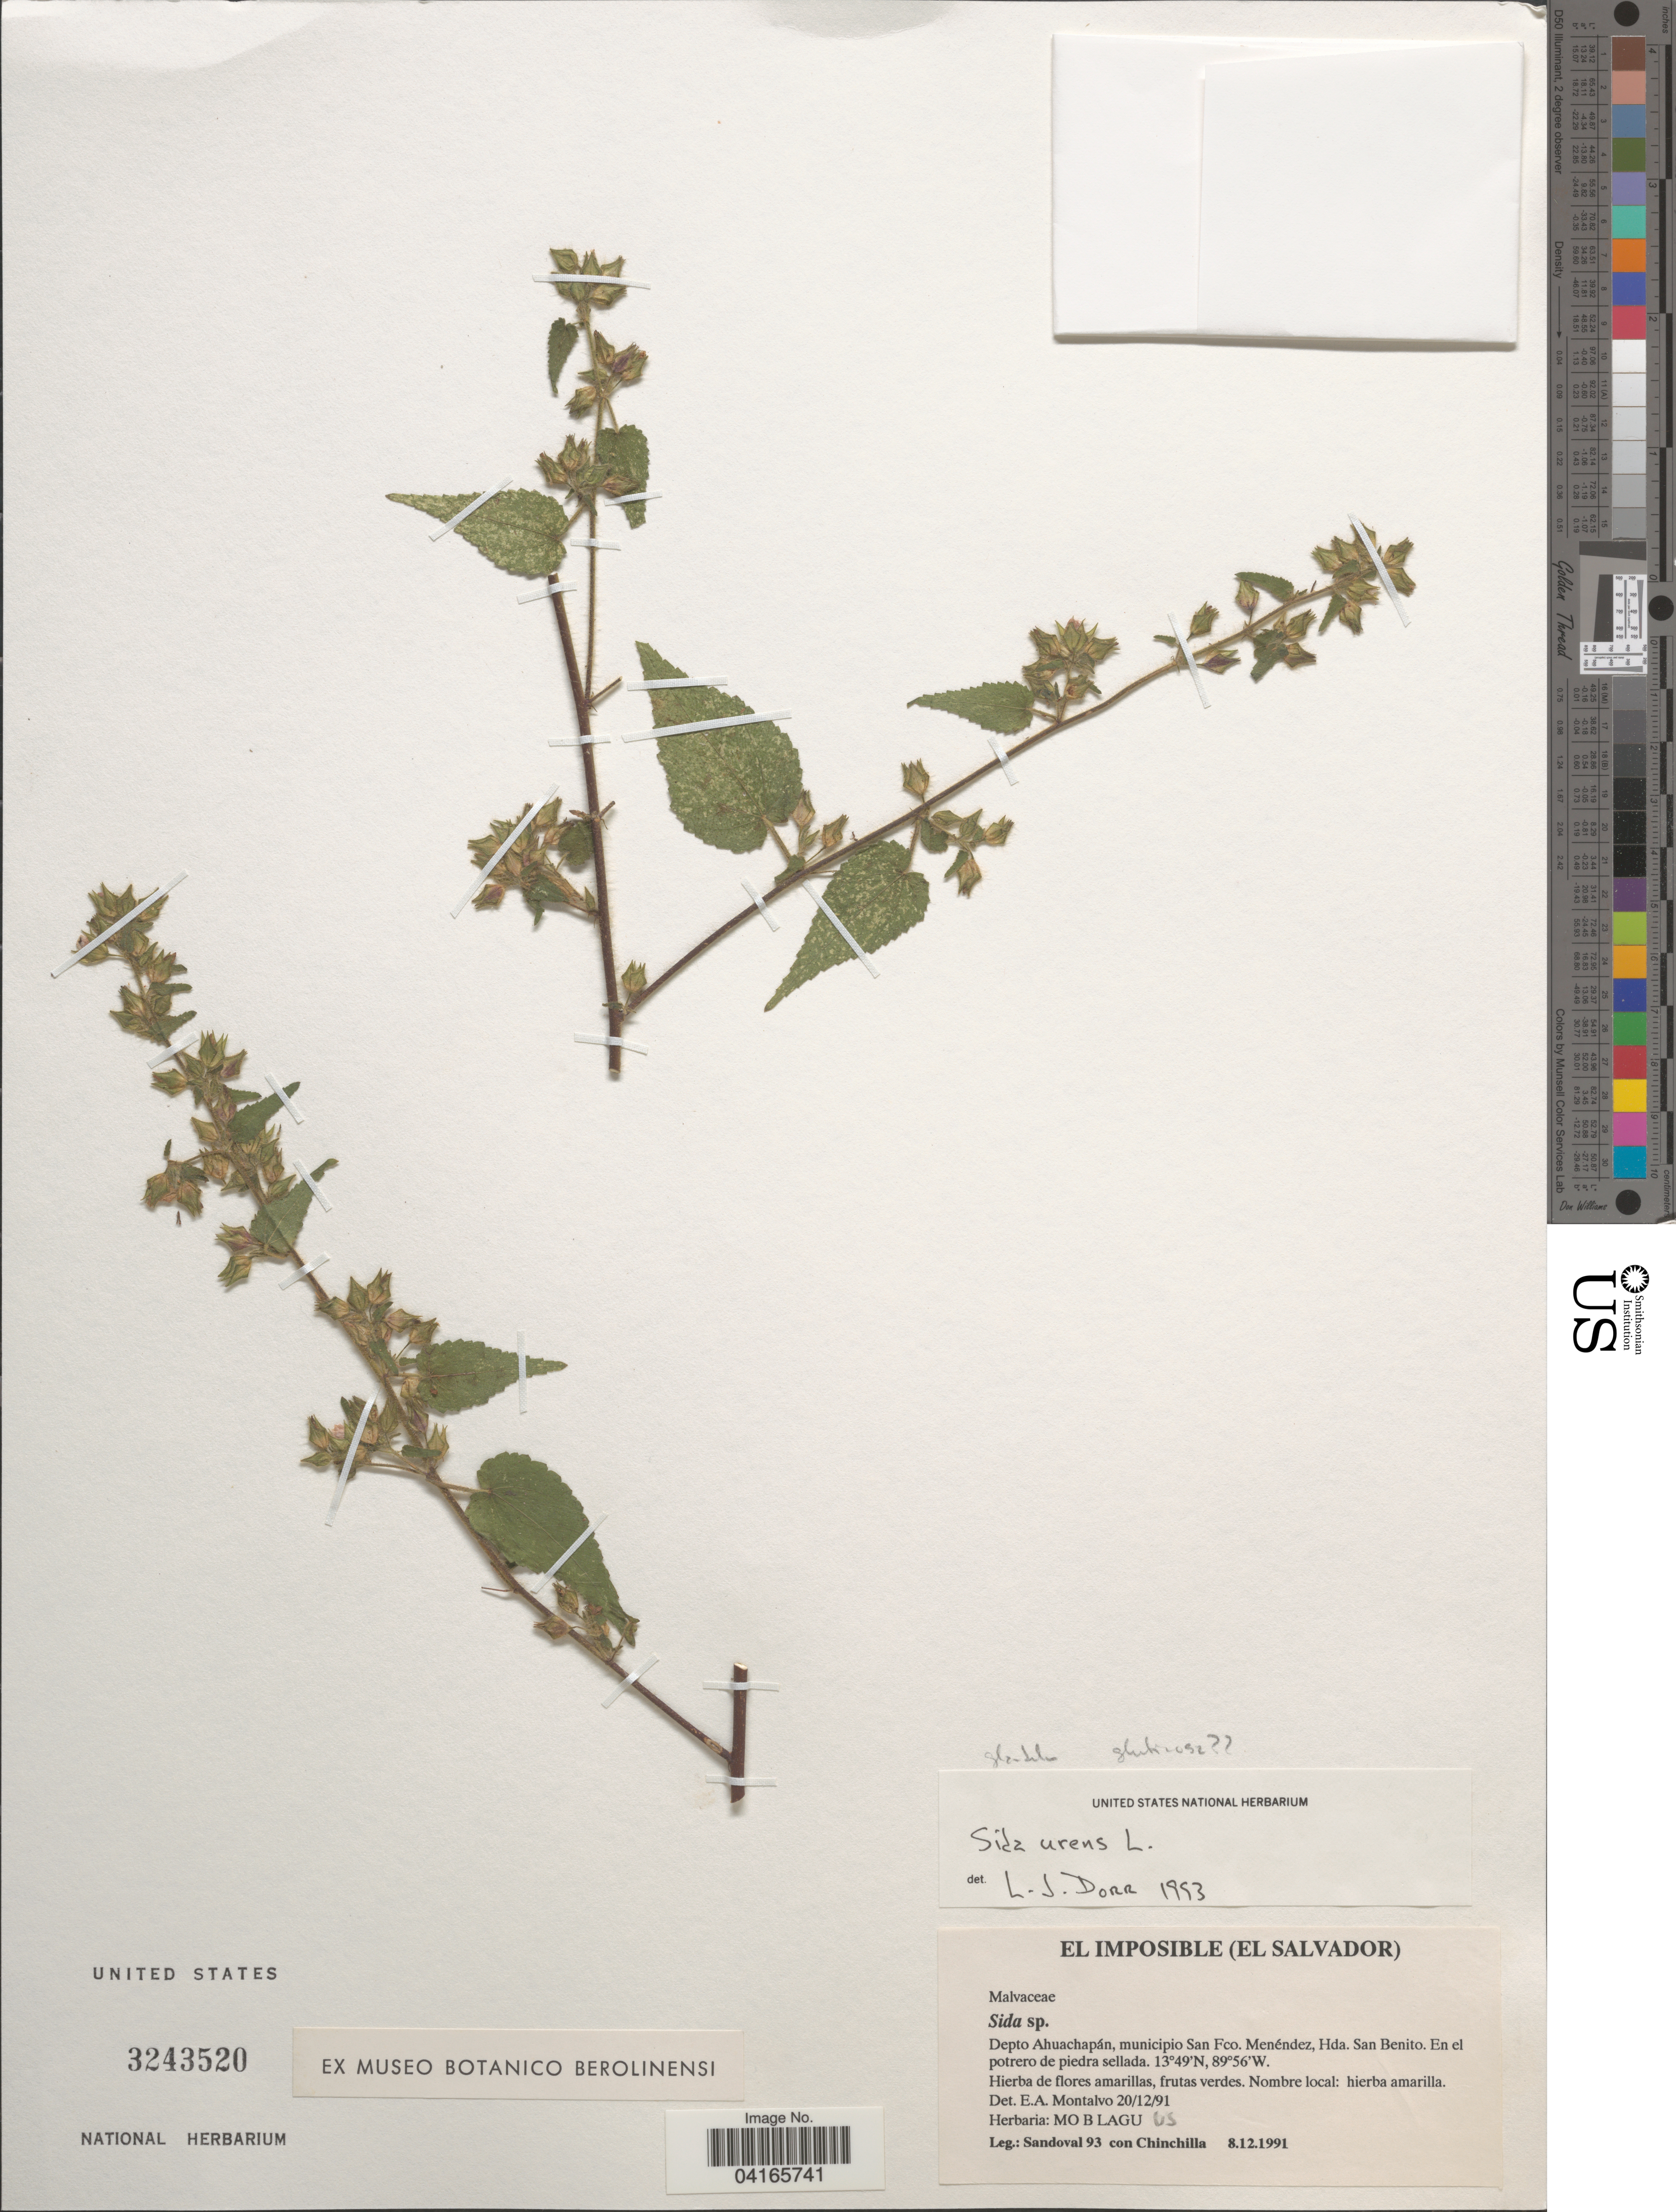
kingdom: Plantae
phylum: Tracheophyta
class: Magnoliopsida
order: Malvales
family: Malvaceae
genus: Sida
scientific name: Sida urens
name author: L.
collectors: -- Sandoval & -. Chinchilla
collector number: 93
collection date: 1991-12-08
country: El Salvador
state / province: Ahuachapan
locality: El Imposible. Depto. Ahuachapán, municipio San Fco. Menéndez, Hda. San Benito. En el potrero de piedra sellada.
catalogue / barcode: US 3243520